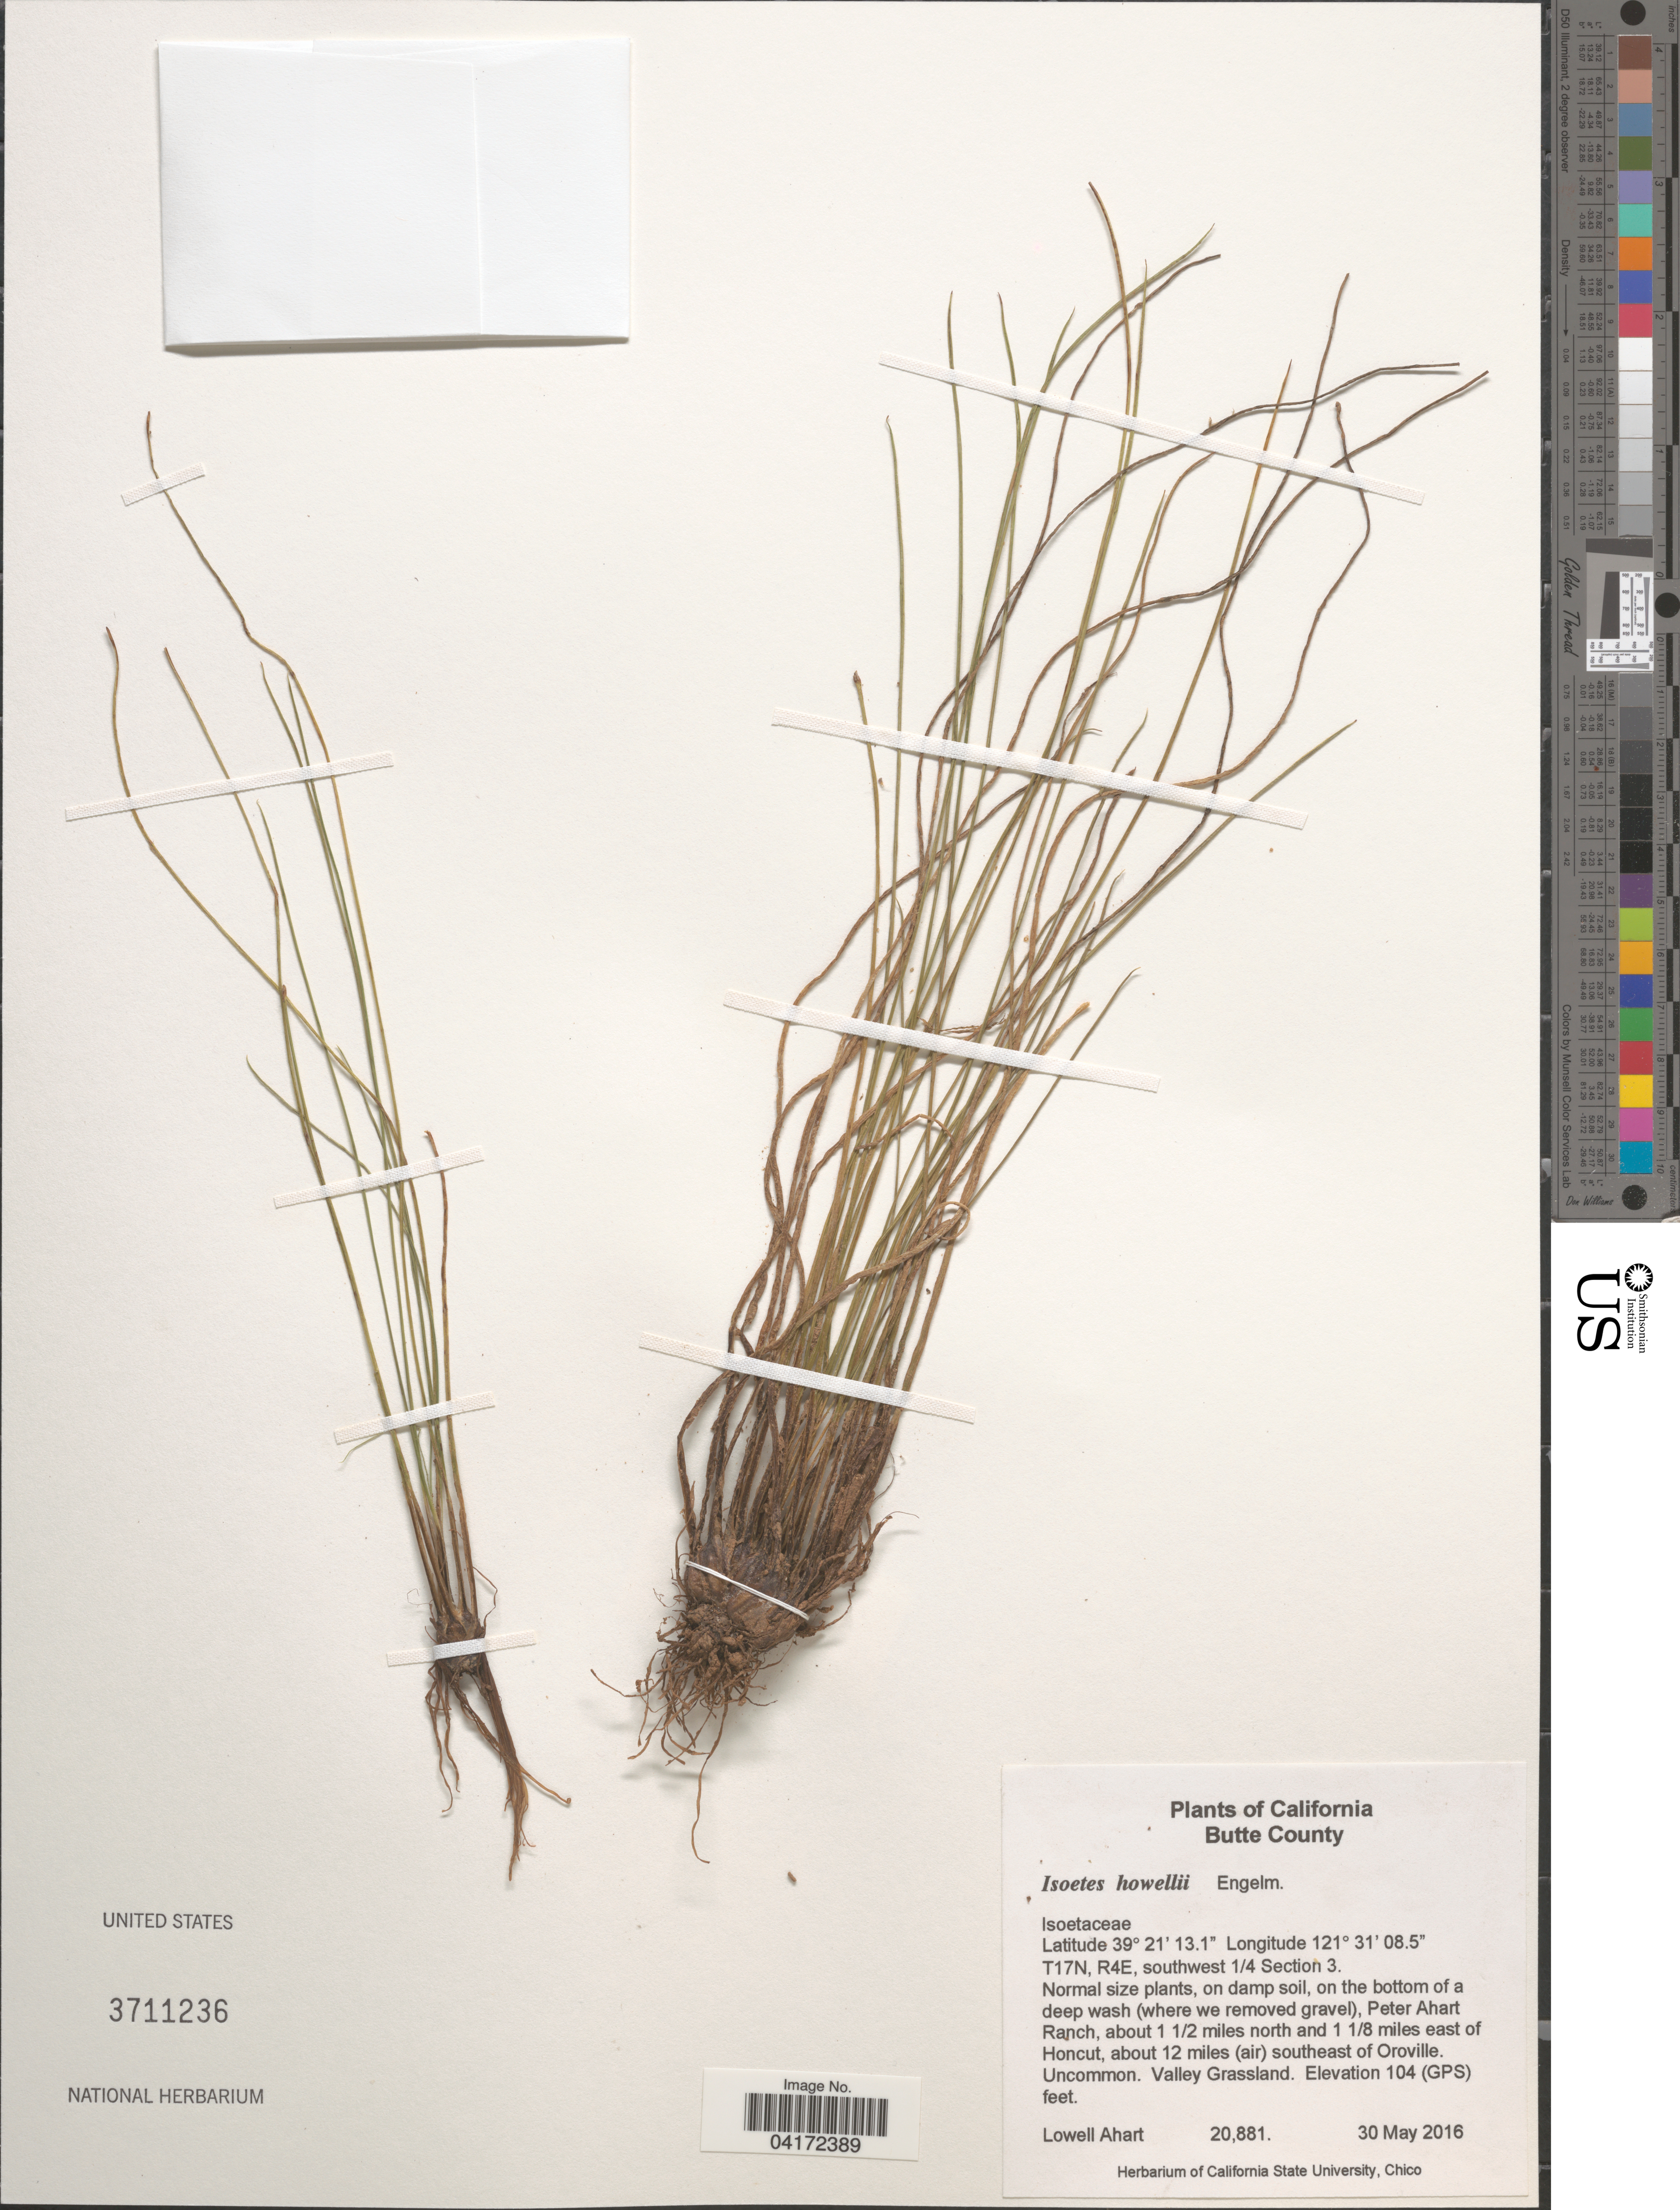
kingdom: Plantae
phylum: Tracheophyta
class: Lycopodiopsida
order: Isoetales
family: Isoetaceae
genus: Isoetes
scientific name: Isoetes howellii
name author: Engelm.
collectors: L. Ahart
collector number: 20881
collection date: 2016-05-30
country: United States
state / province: California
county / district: Butte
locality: Butte County. T17N, R4E, southwest 1/4 Section 13. Peter Ahart Ranch, about 1 1/2 miles north and 1 1/8 miles east of Honcut, about 12 miles (air) southeast of Oroville. Valley Grassland.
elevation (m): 32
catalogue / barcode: US 3711236